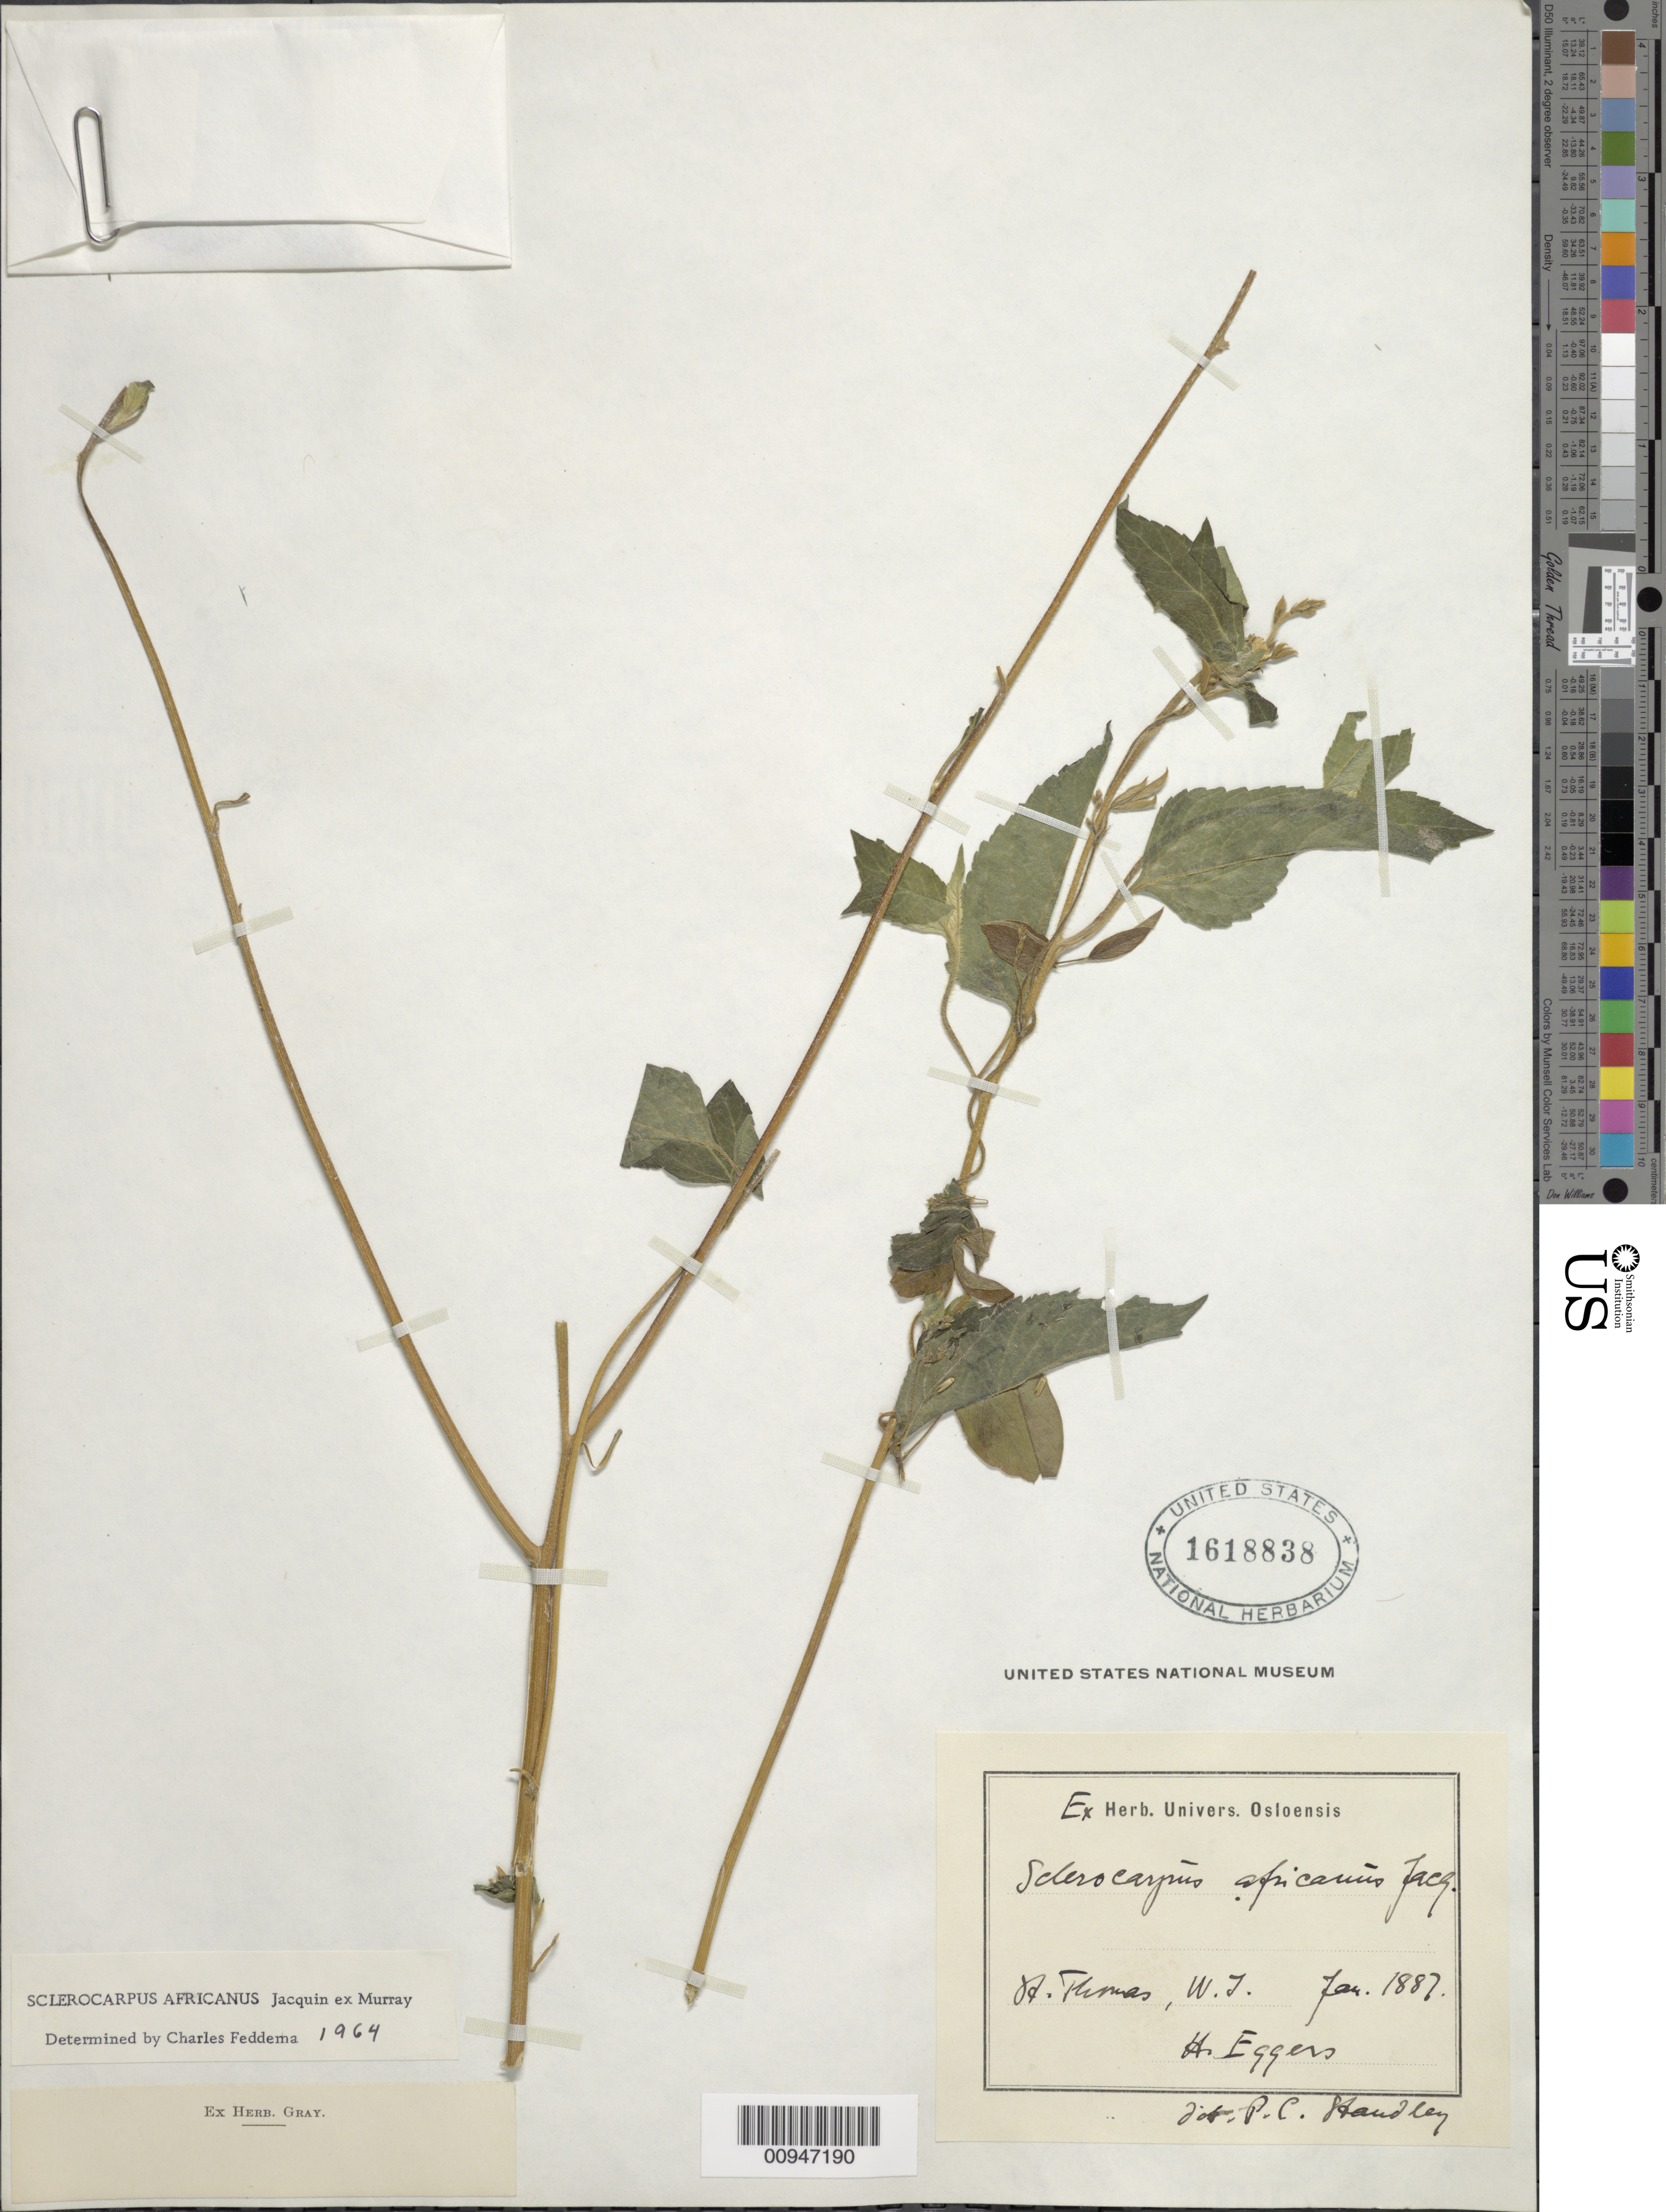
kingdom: Plantae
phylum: Tracheophyta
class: Magnoliopsida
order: Asterales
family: Asteraceae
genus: Sclerocarpus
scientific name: Sclerocarpus africanus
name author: Jacq.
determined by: Feddema, C.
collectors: H. F. A. von Eggers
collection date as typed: Jan 1887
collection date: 1887-01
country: U.S. Virgin Islands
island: St. Thomas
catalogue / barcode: US 1618838